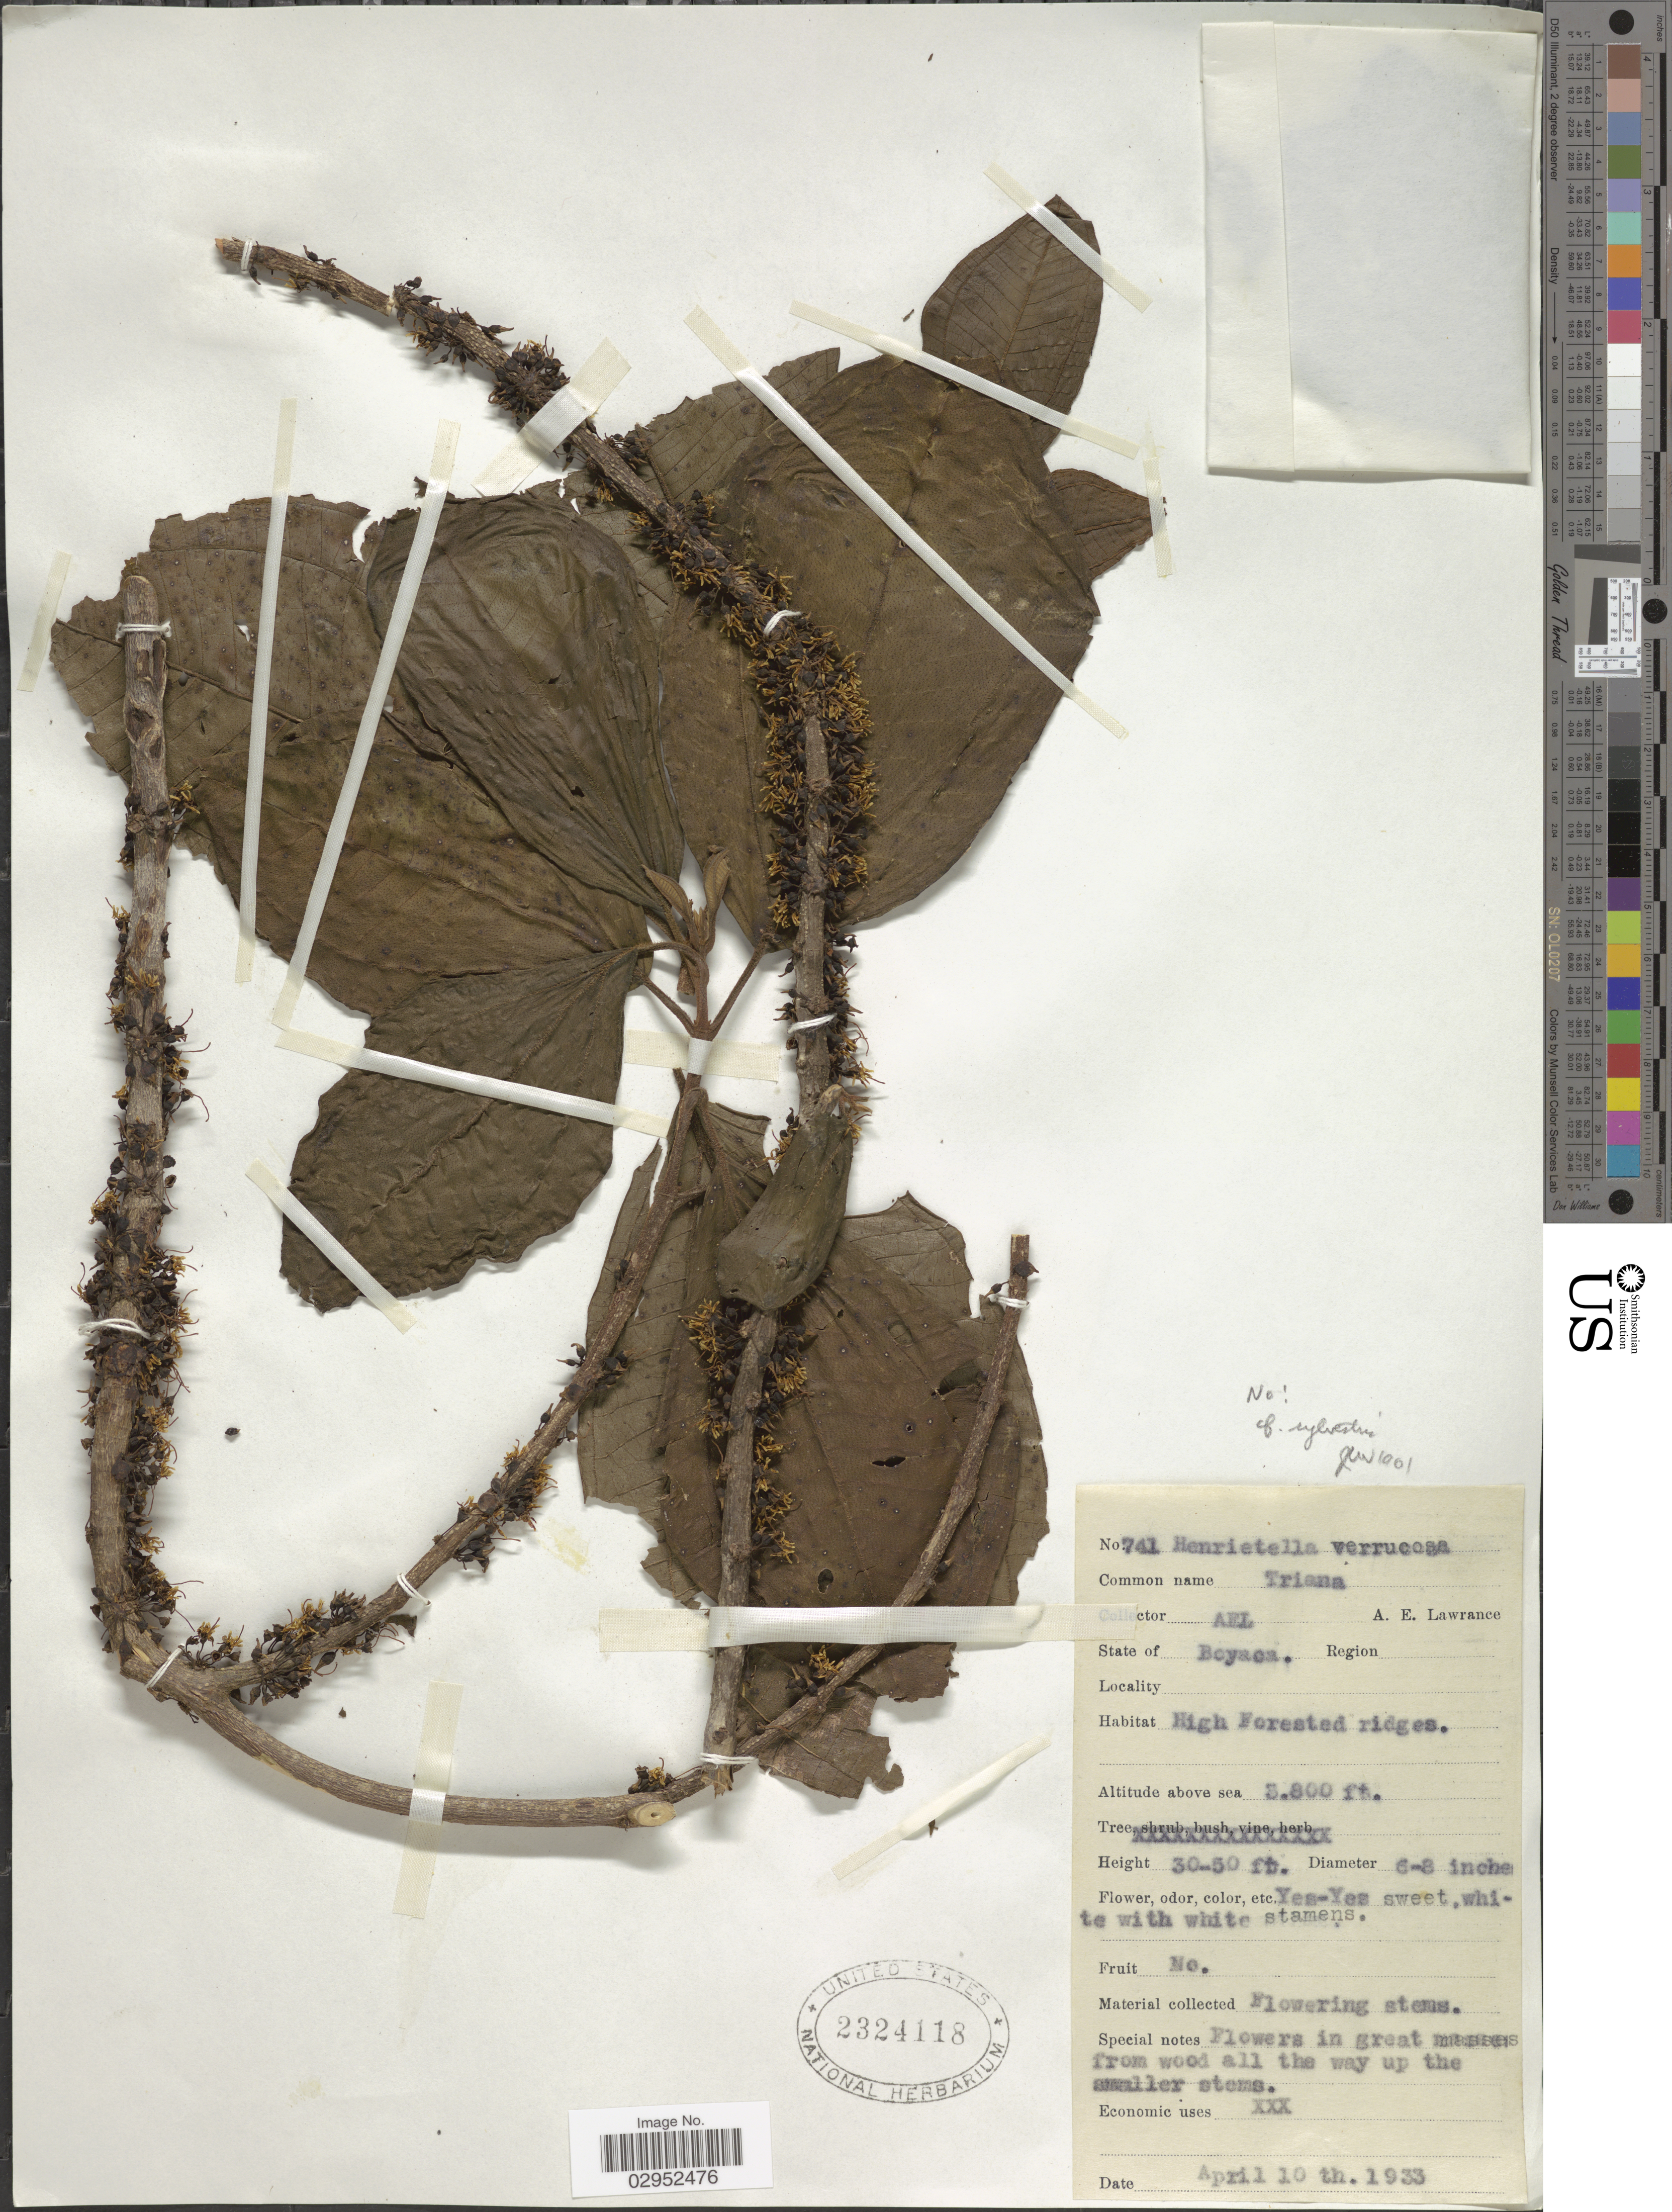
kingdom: Plantae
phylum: Tracheophyta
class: Magnoliopsida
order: Myrtales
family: Melastomataceae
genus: Henriettea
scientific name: Henriettea fascicularis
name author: (Sw.) M. Gómez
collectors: A. Lawrance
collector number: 741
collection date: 1933-04-10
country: Colombia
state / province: Boyacá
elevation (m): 1158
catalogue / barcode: US 2324118